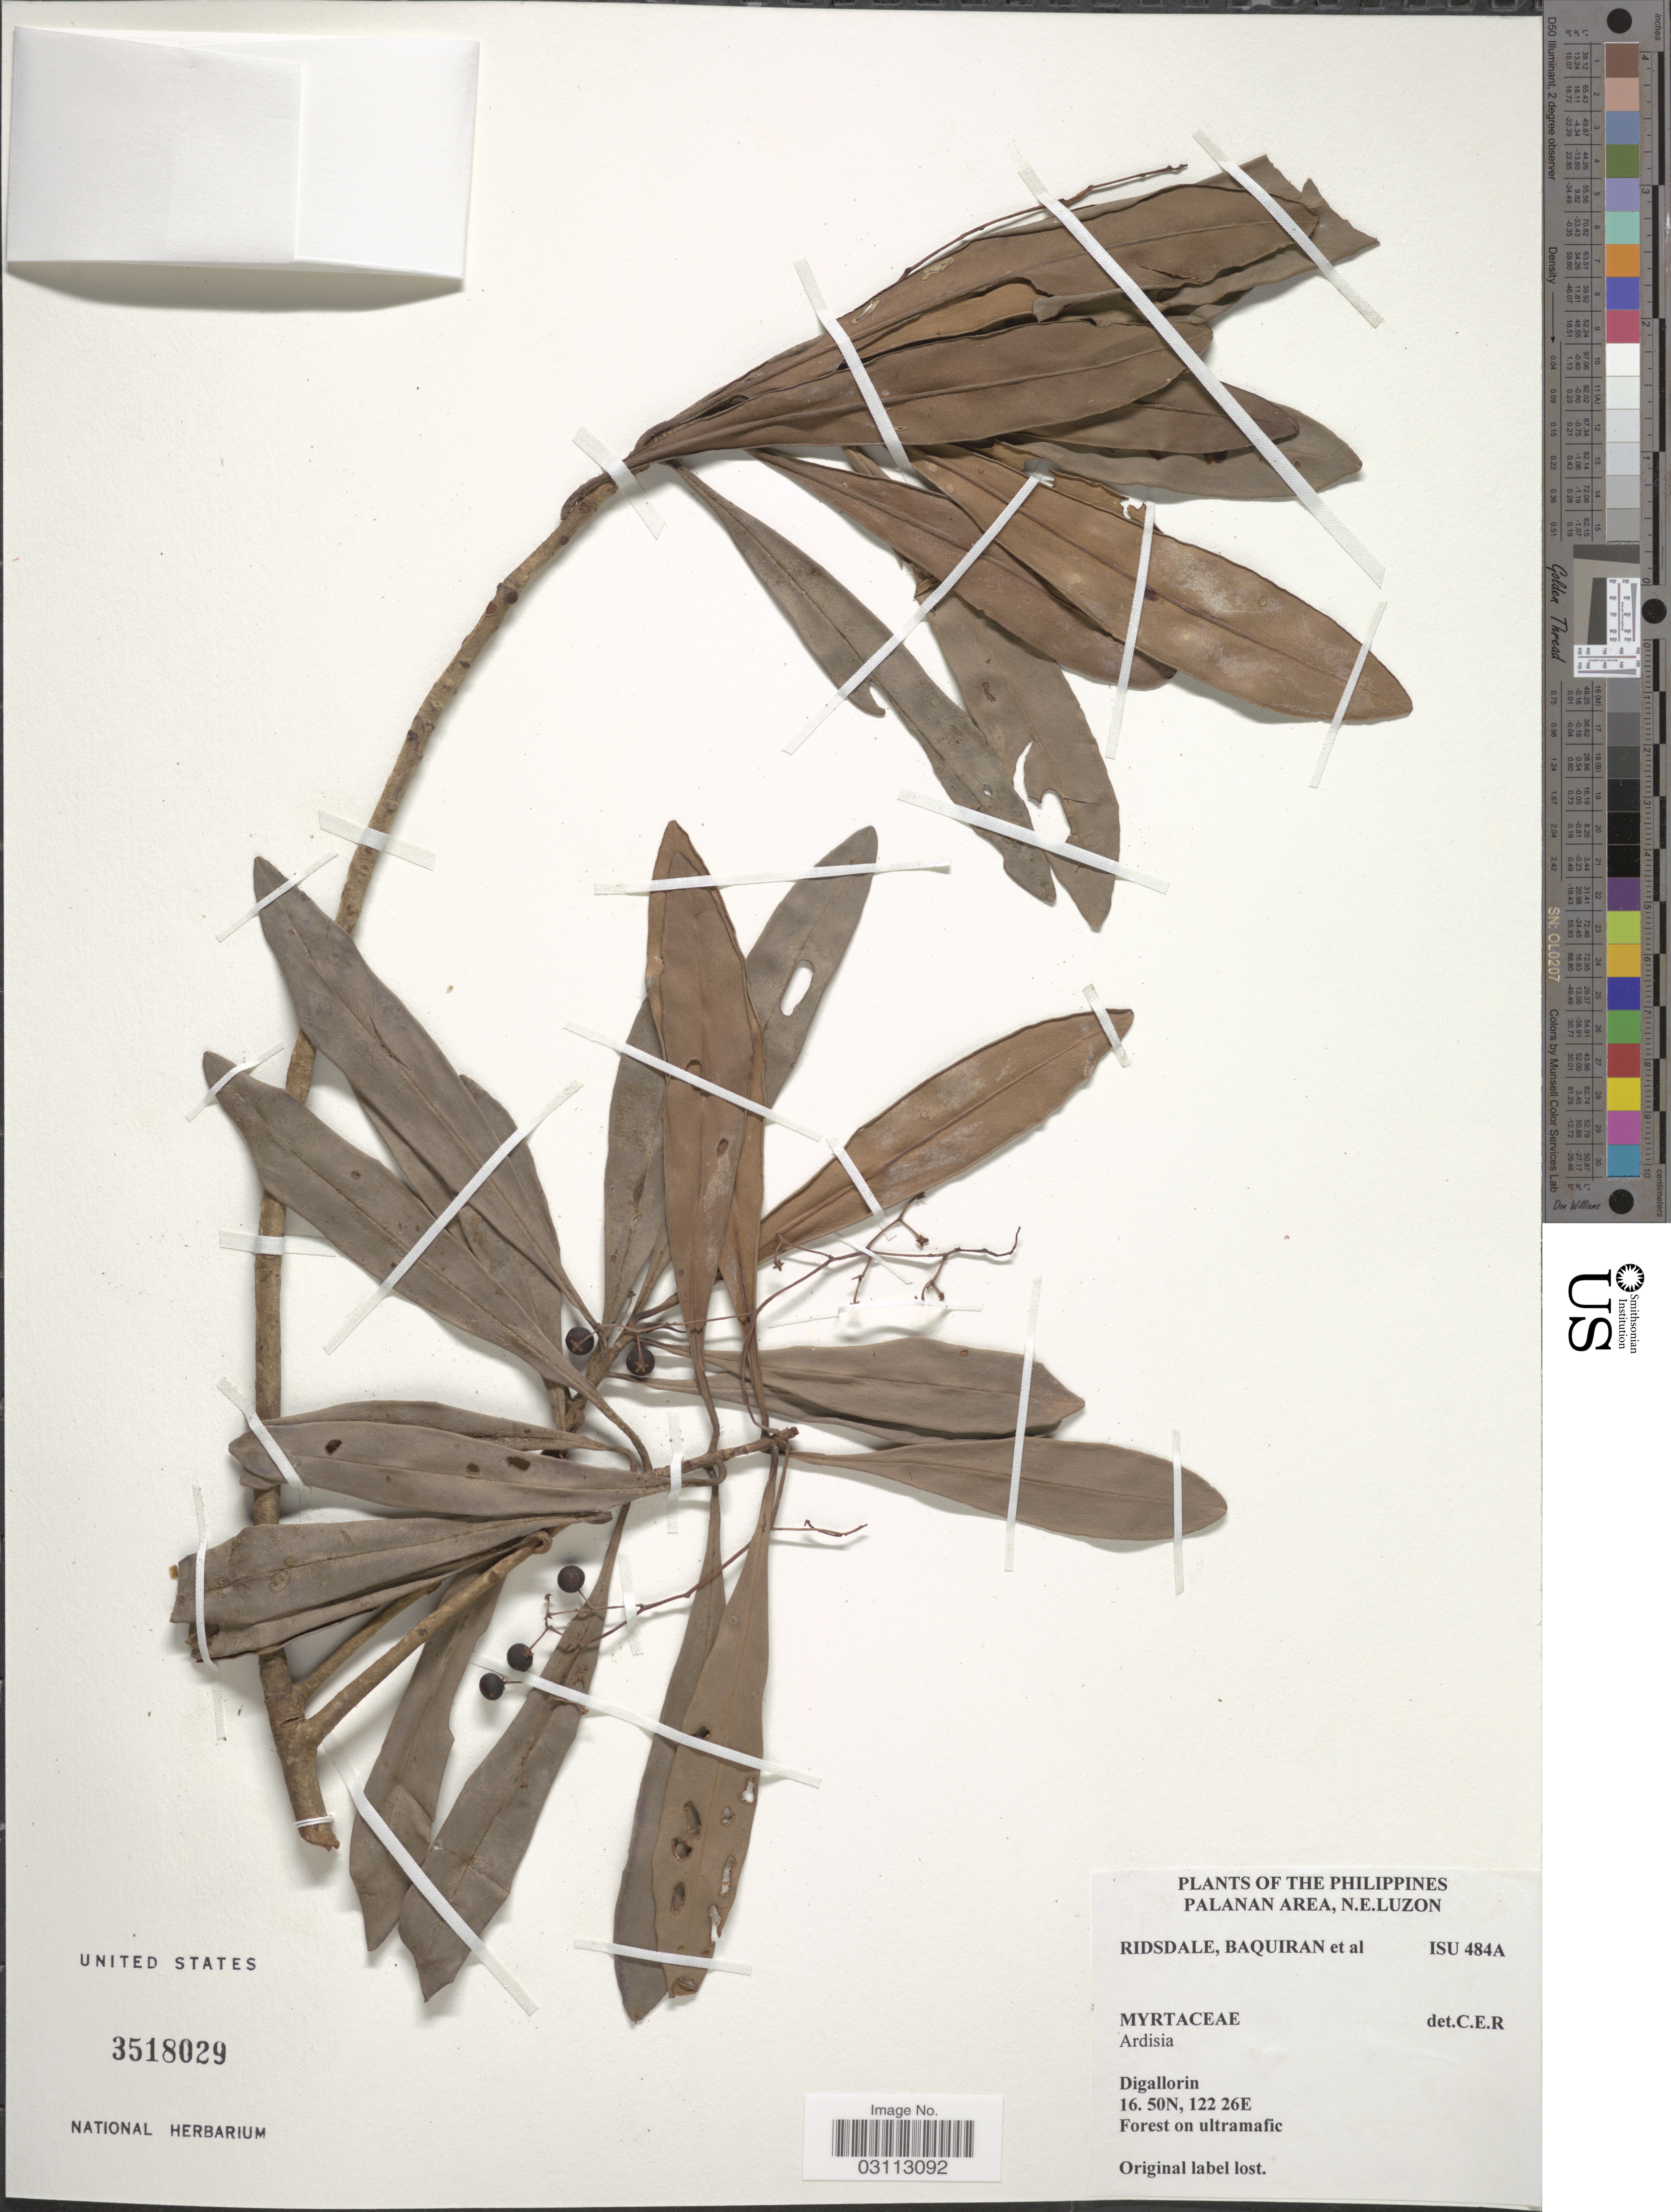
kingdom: Plantae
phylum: Tracheophyta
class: Magnoliopsida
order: Ericales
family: Primulaceae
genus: Ardisia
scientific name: Ardisia sp.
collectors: -. Ridsdale, -. Baquiran & et al.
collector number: ISU484A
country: Philippines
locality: Palanan area, N.E. Luzon.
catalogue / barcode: US 3518029